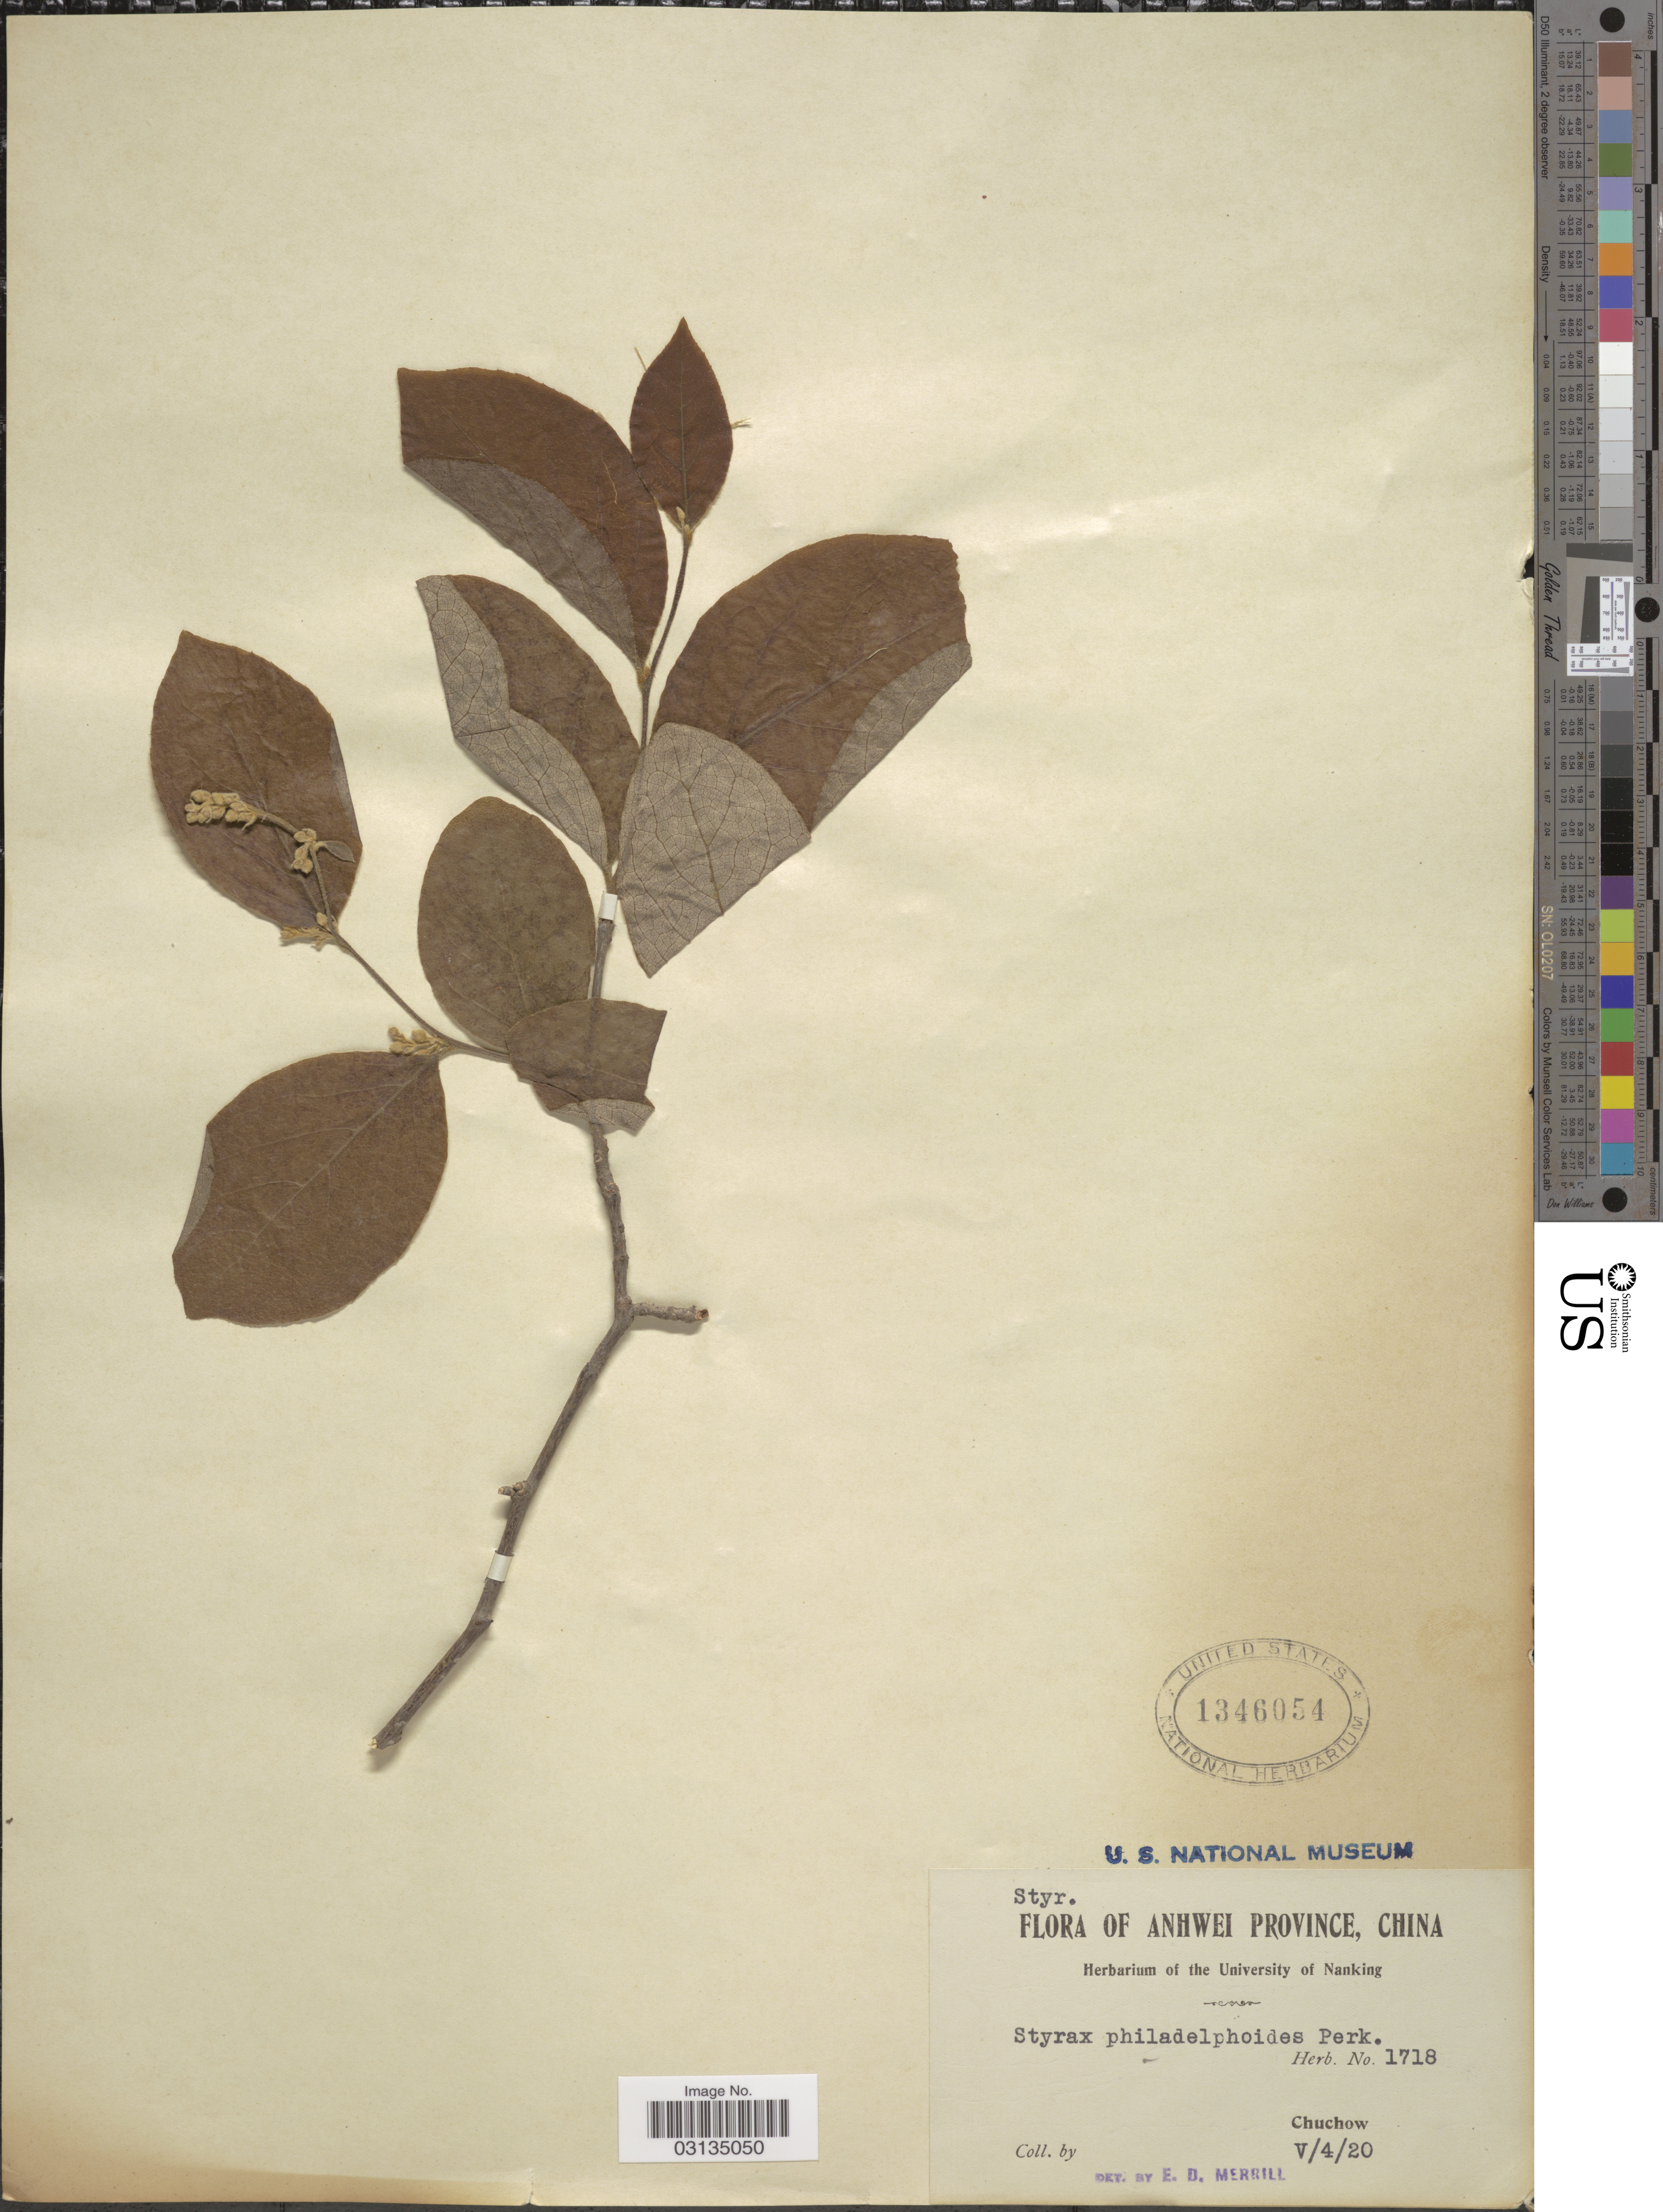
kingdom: Plantae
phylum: Tracheophyta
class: Magnoliopsida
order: Ericales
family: Styracaceae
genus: Styrax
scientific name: Styrax philadelphoides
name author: Perkins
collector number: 1718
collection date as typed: Transcribed d/m/y: 4/5/20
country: China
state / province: Anhui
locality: Anhwei Province, China, Chuchow.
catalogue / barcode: US 1346054